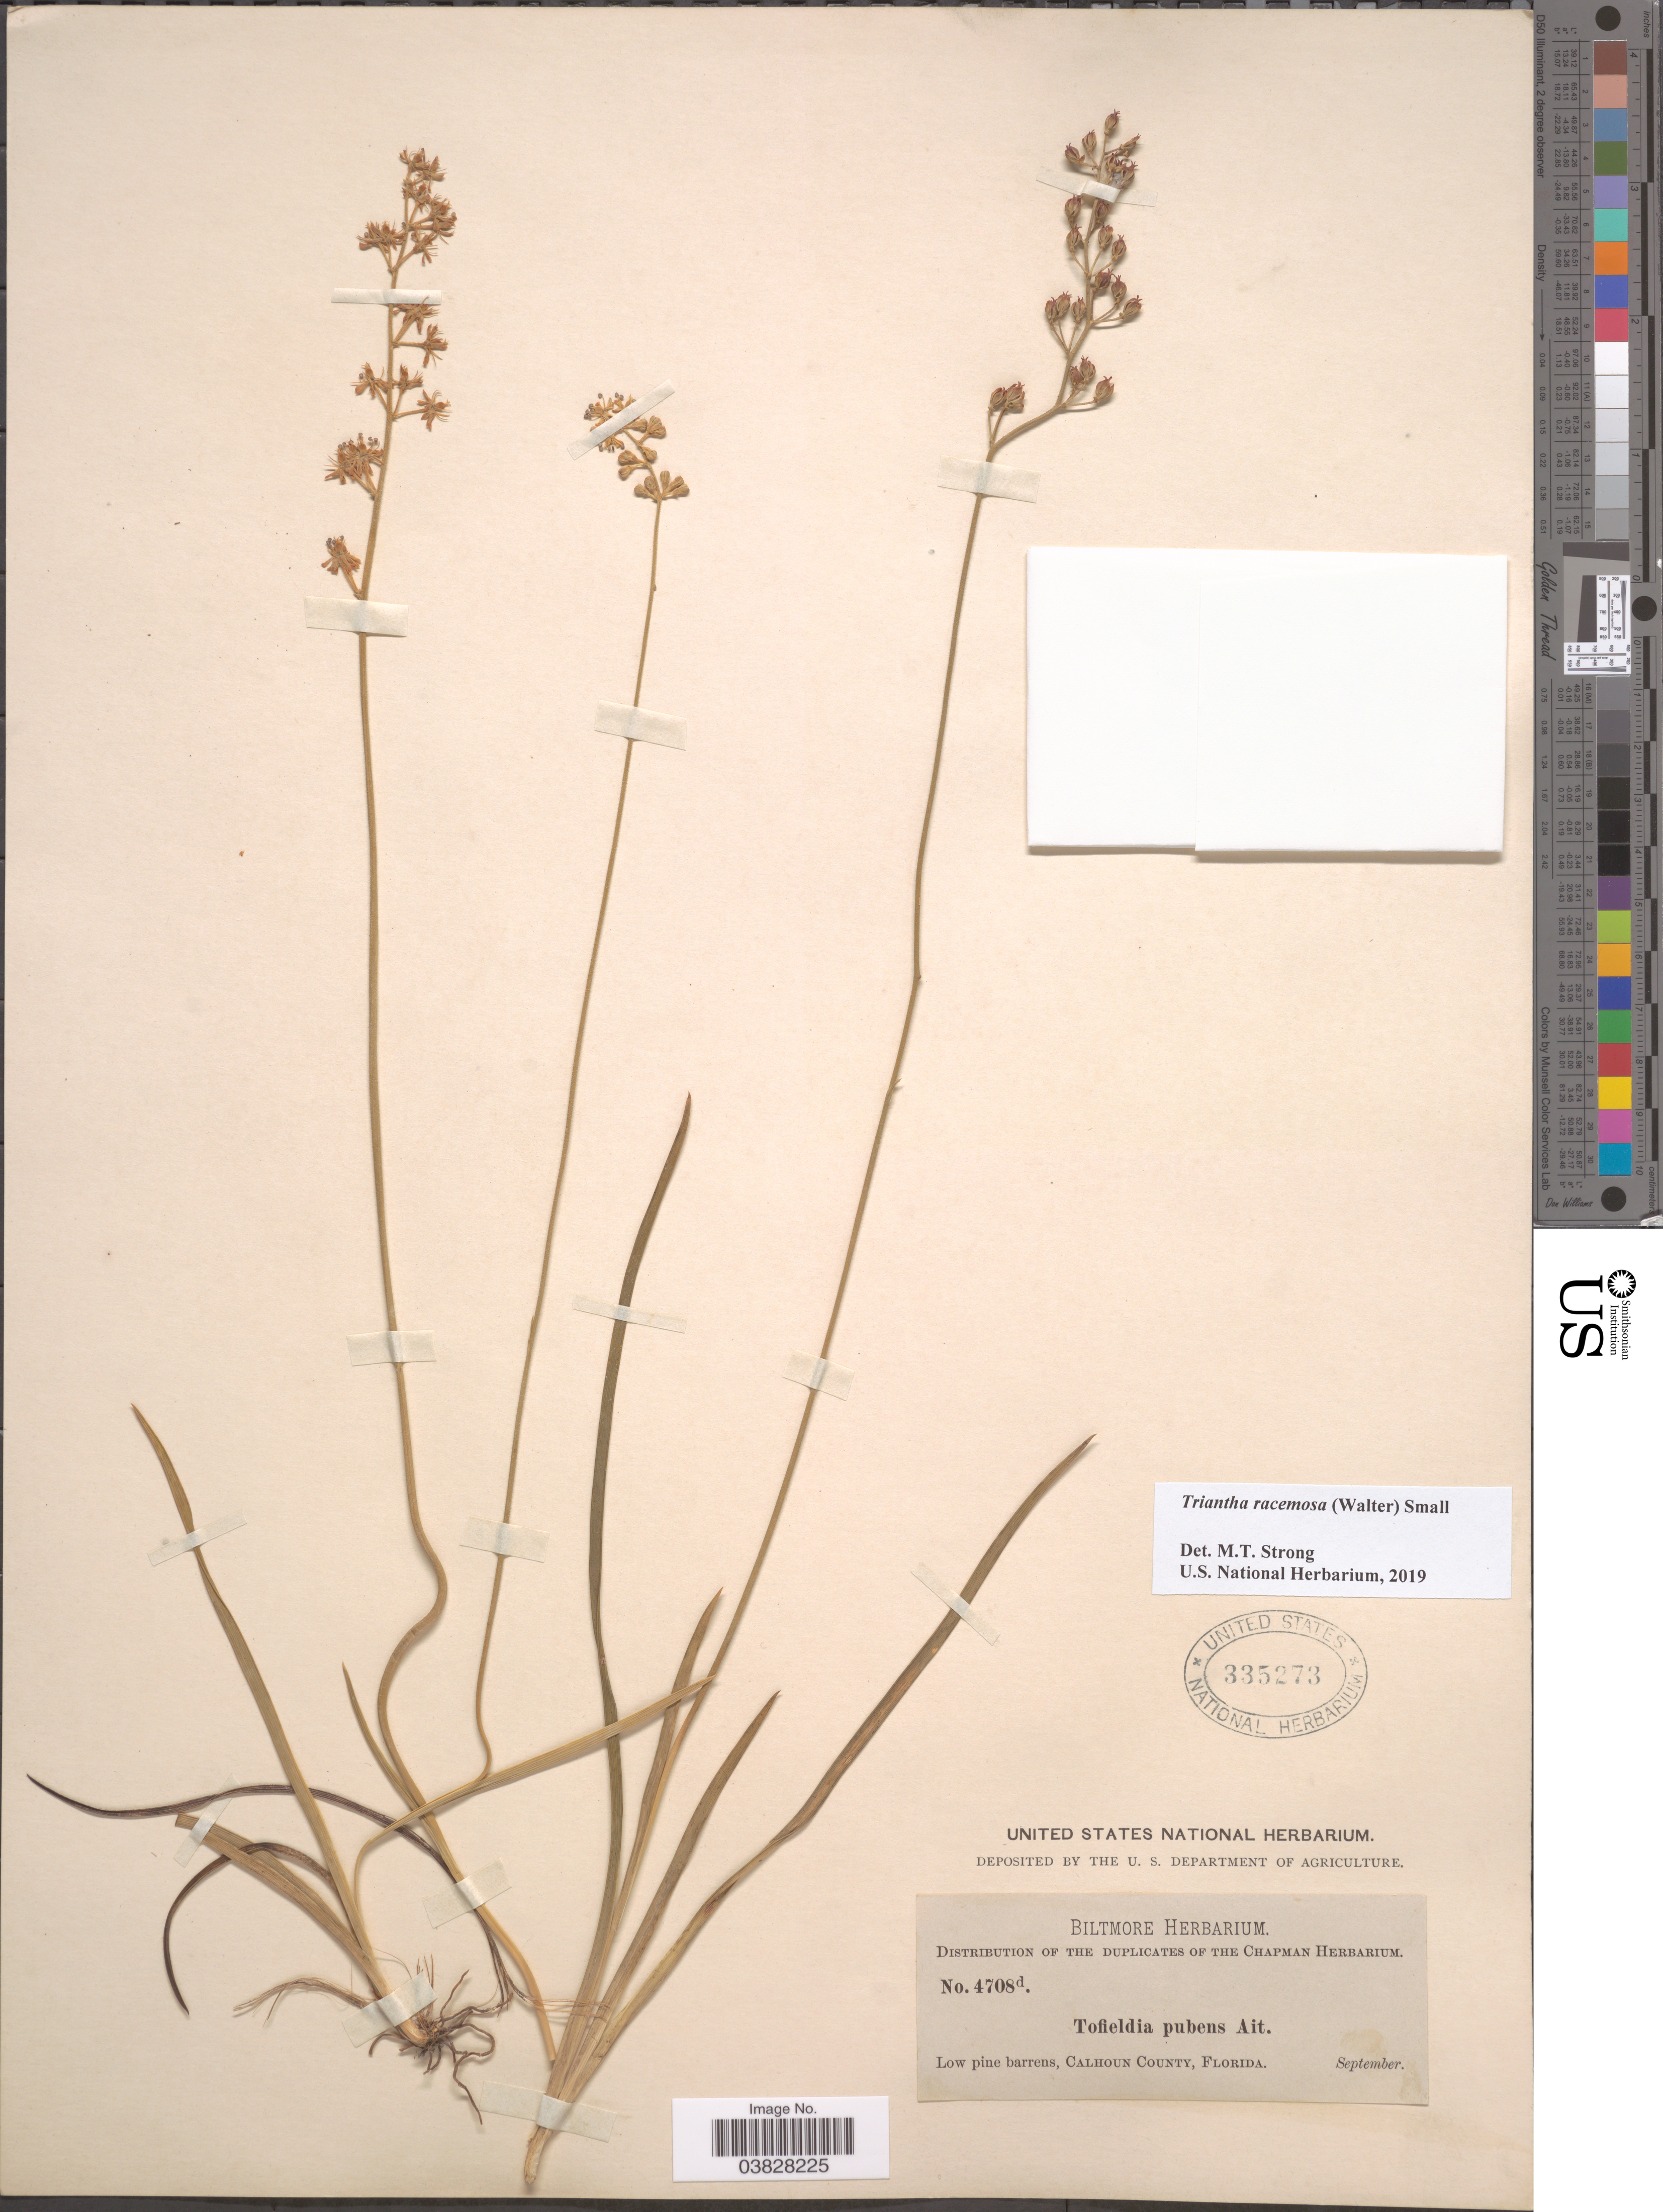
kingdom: Plantae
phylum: Tracheophyta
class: Liliopsida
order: Alismatales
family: Tofieldiaceae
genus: Triantha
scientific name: Triantha racemosa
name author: (Walter) Small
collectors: ex herb. Biltmore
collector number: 4708d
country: United States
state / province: Florida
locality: Calhoun County.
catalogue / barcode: US 335273